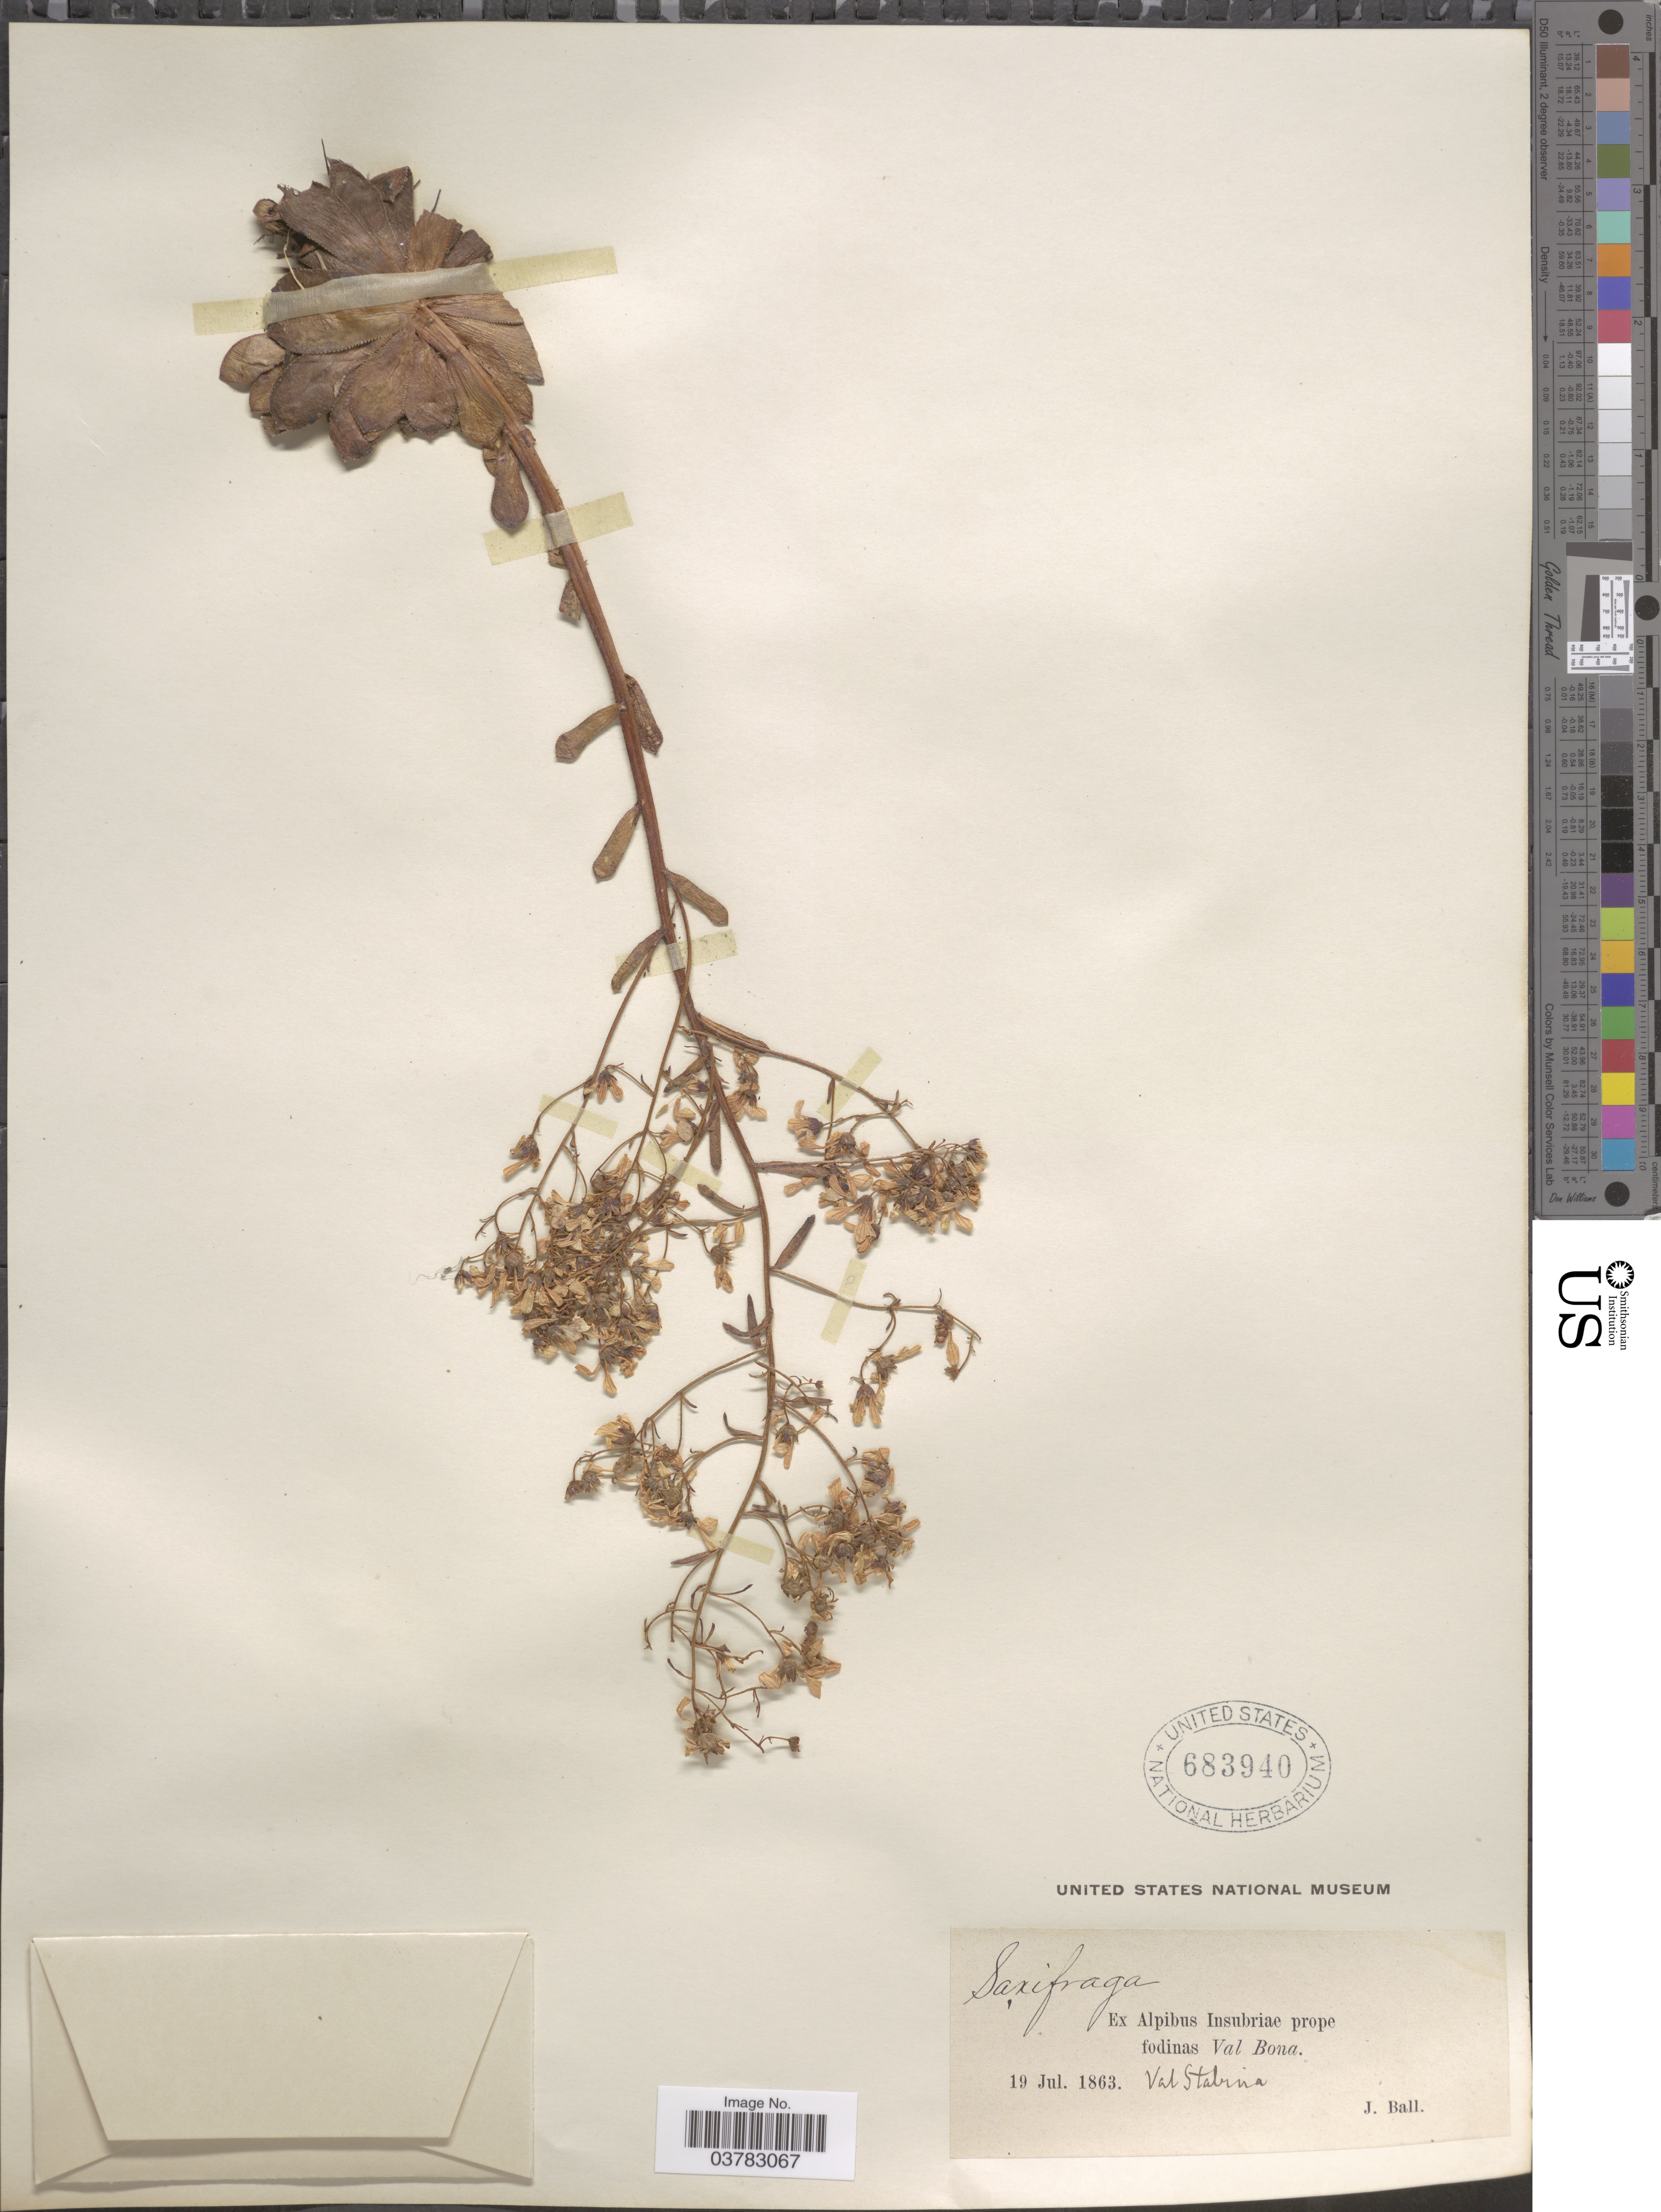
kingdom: Plantae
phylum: Tracheophyta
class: Magnoliopsida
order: Saxifragales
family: Saxifragaceae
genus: Saxifraga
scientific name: Saxifraga sp.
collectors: J. Ball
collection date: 1863-07-19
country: Italy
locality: Ex Alpibus Insubriae prope fodinas Val Bona. Val Stabina.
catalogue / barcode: US 683940